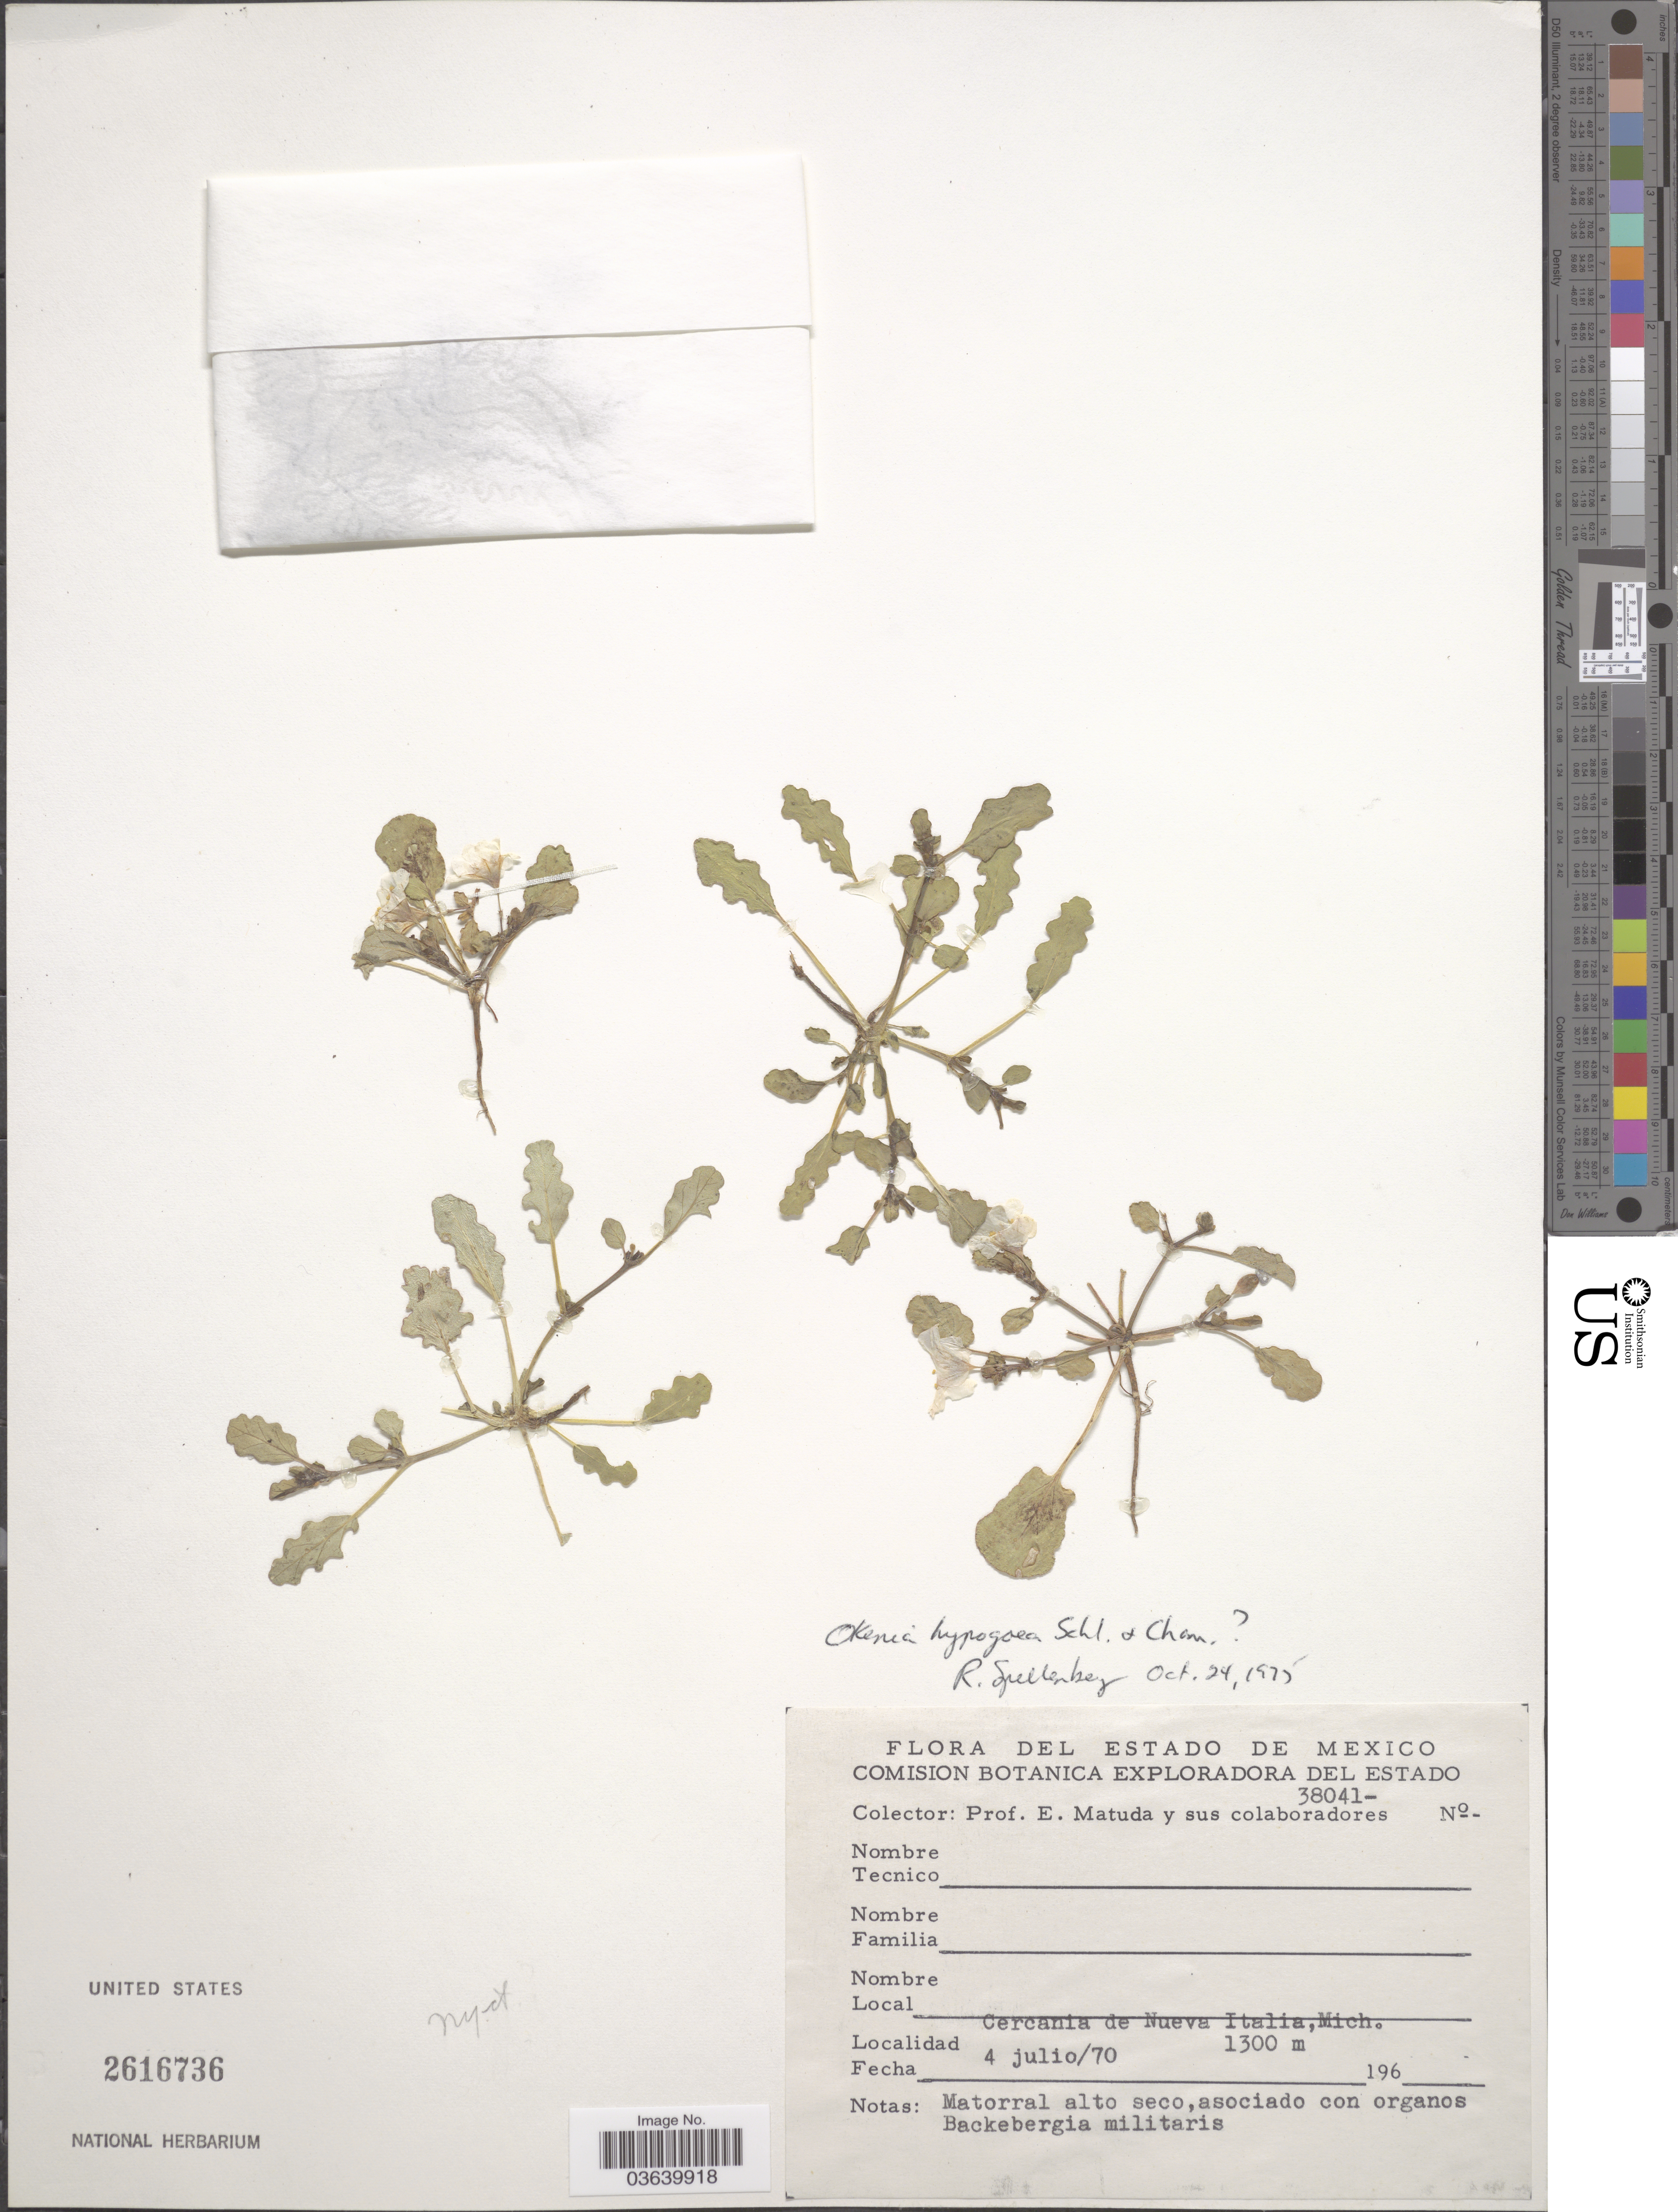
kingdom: Plantae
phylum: Tracheophyta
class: Magnoliopsida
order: Caryophyllales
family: Nyctaginaceae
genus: Okenia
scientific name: Okenia hypogaea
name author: Schltdl. & Cham.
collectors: E. Matuda & Sus Colaboradores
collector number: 38041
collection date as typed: Transcribed d/m/y: 4/7/70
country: Mexico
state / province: Michoacán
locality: Cercania de Nueva Italia.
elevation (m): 1300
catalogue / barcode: US 2616736